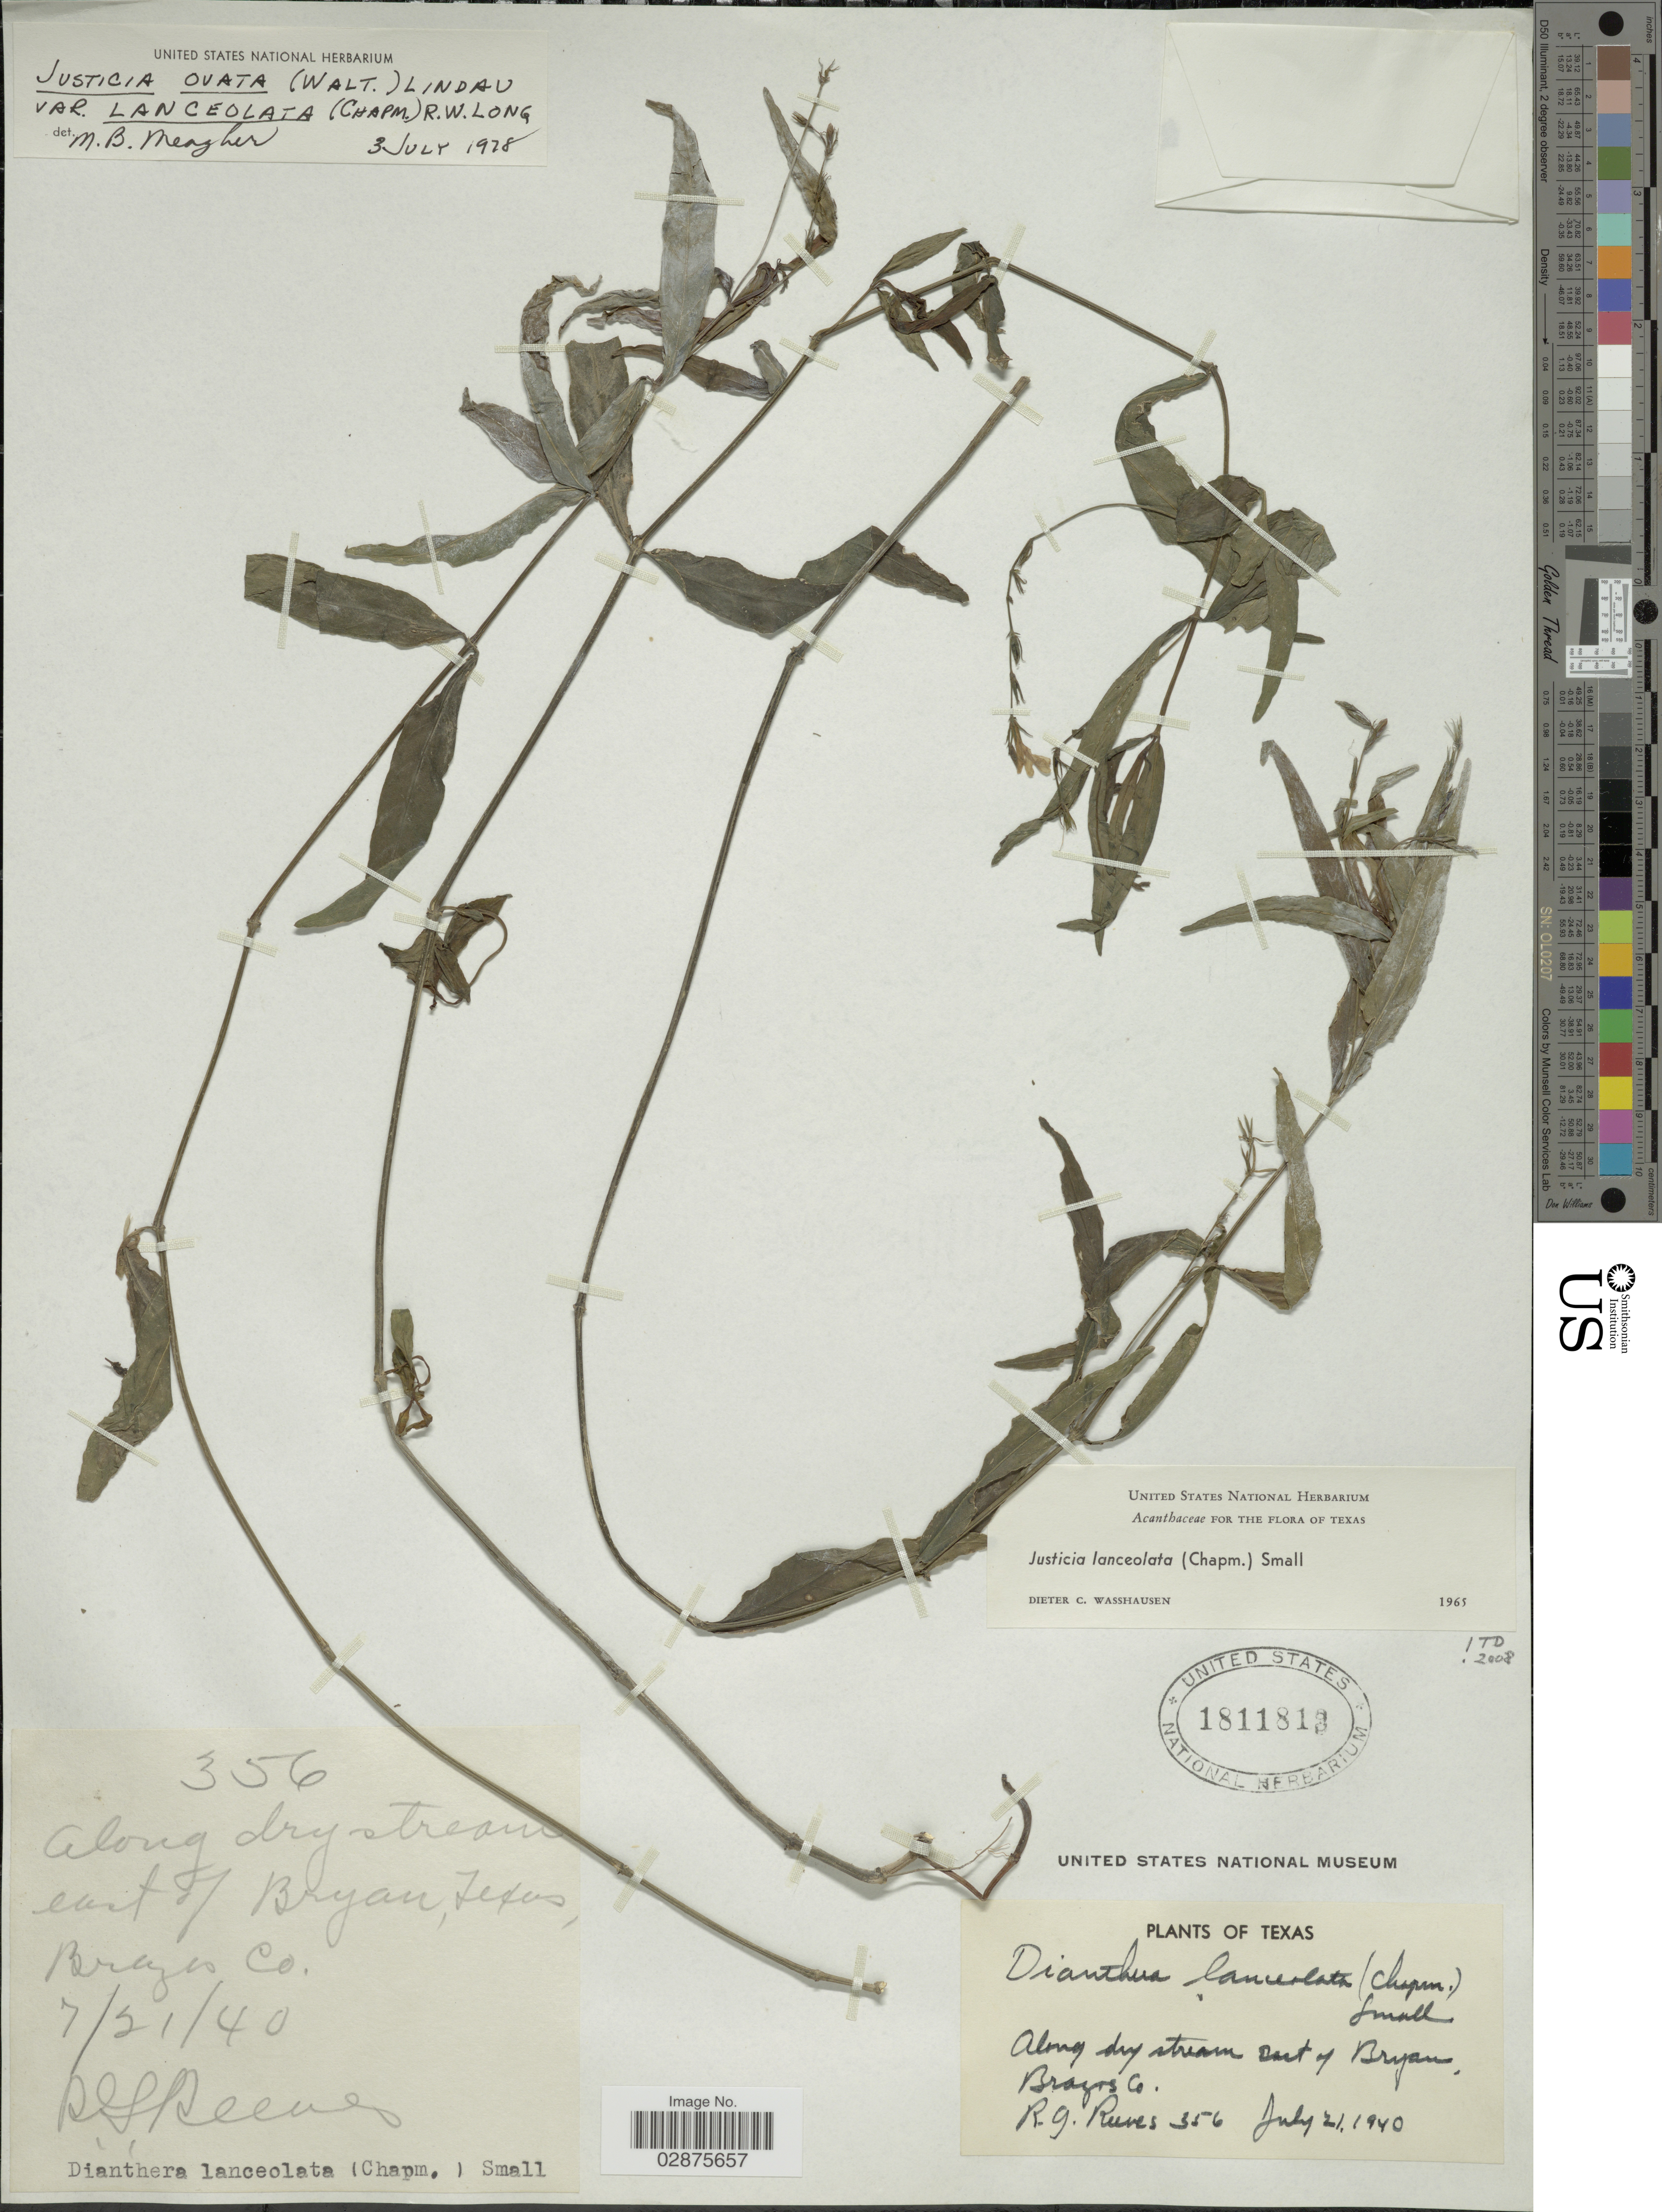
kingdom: Plantae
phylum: Tracheophyta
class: Magnoliopsida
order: Lamiales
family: Acanthaceae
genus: Justicia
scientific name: Justicia lanceolata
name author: (Chapm.) Small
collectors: R. G. Reeves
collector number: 356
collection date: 1940-07-21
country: United States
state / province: Texas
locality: Along dry stream east of Bryan, Texas, Brazos Co.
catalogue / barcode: US 1811818